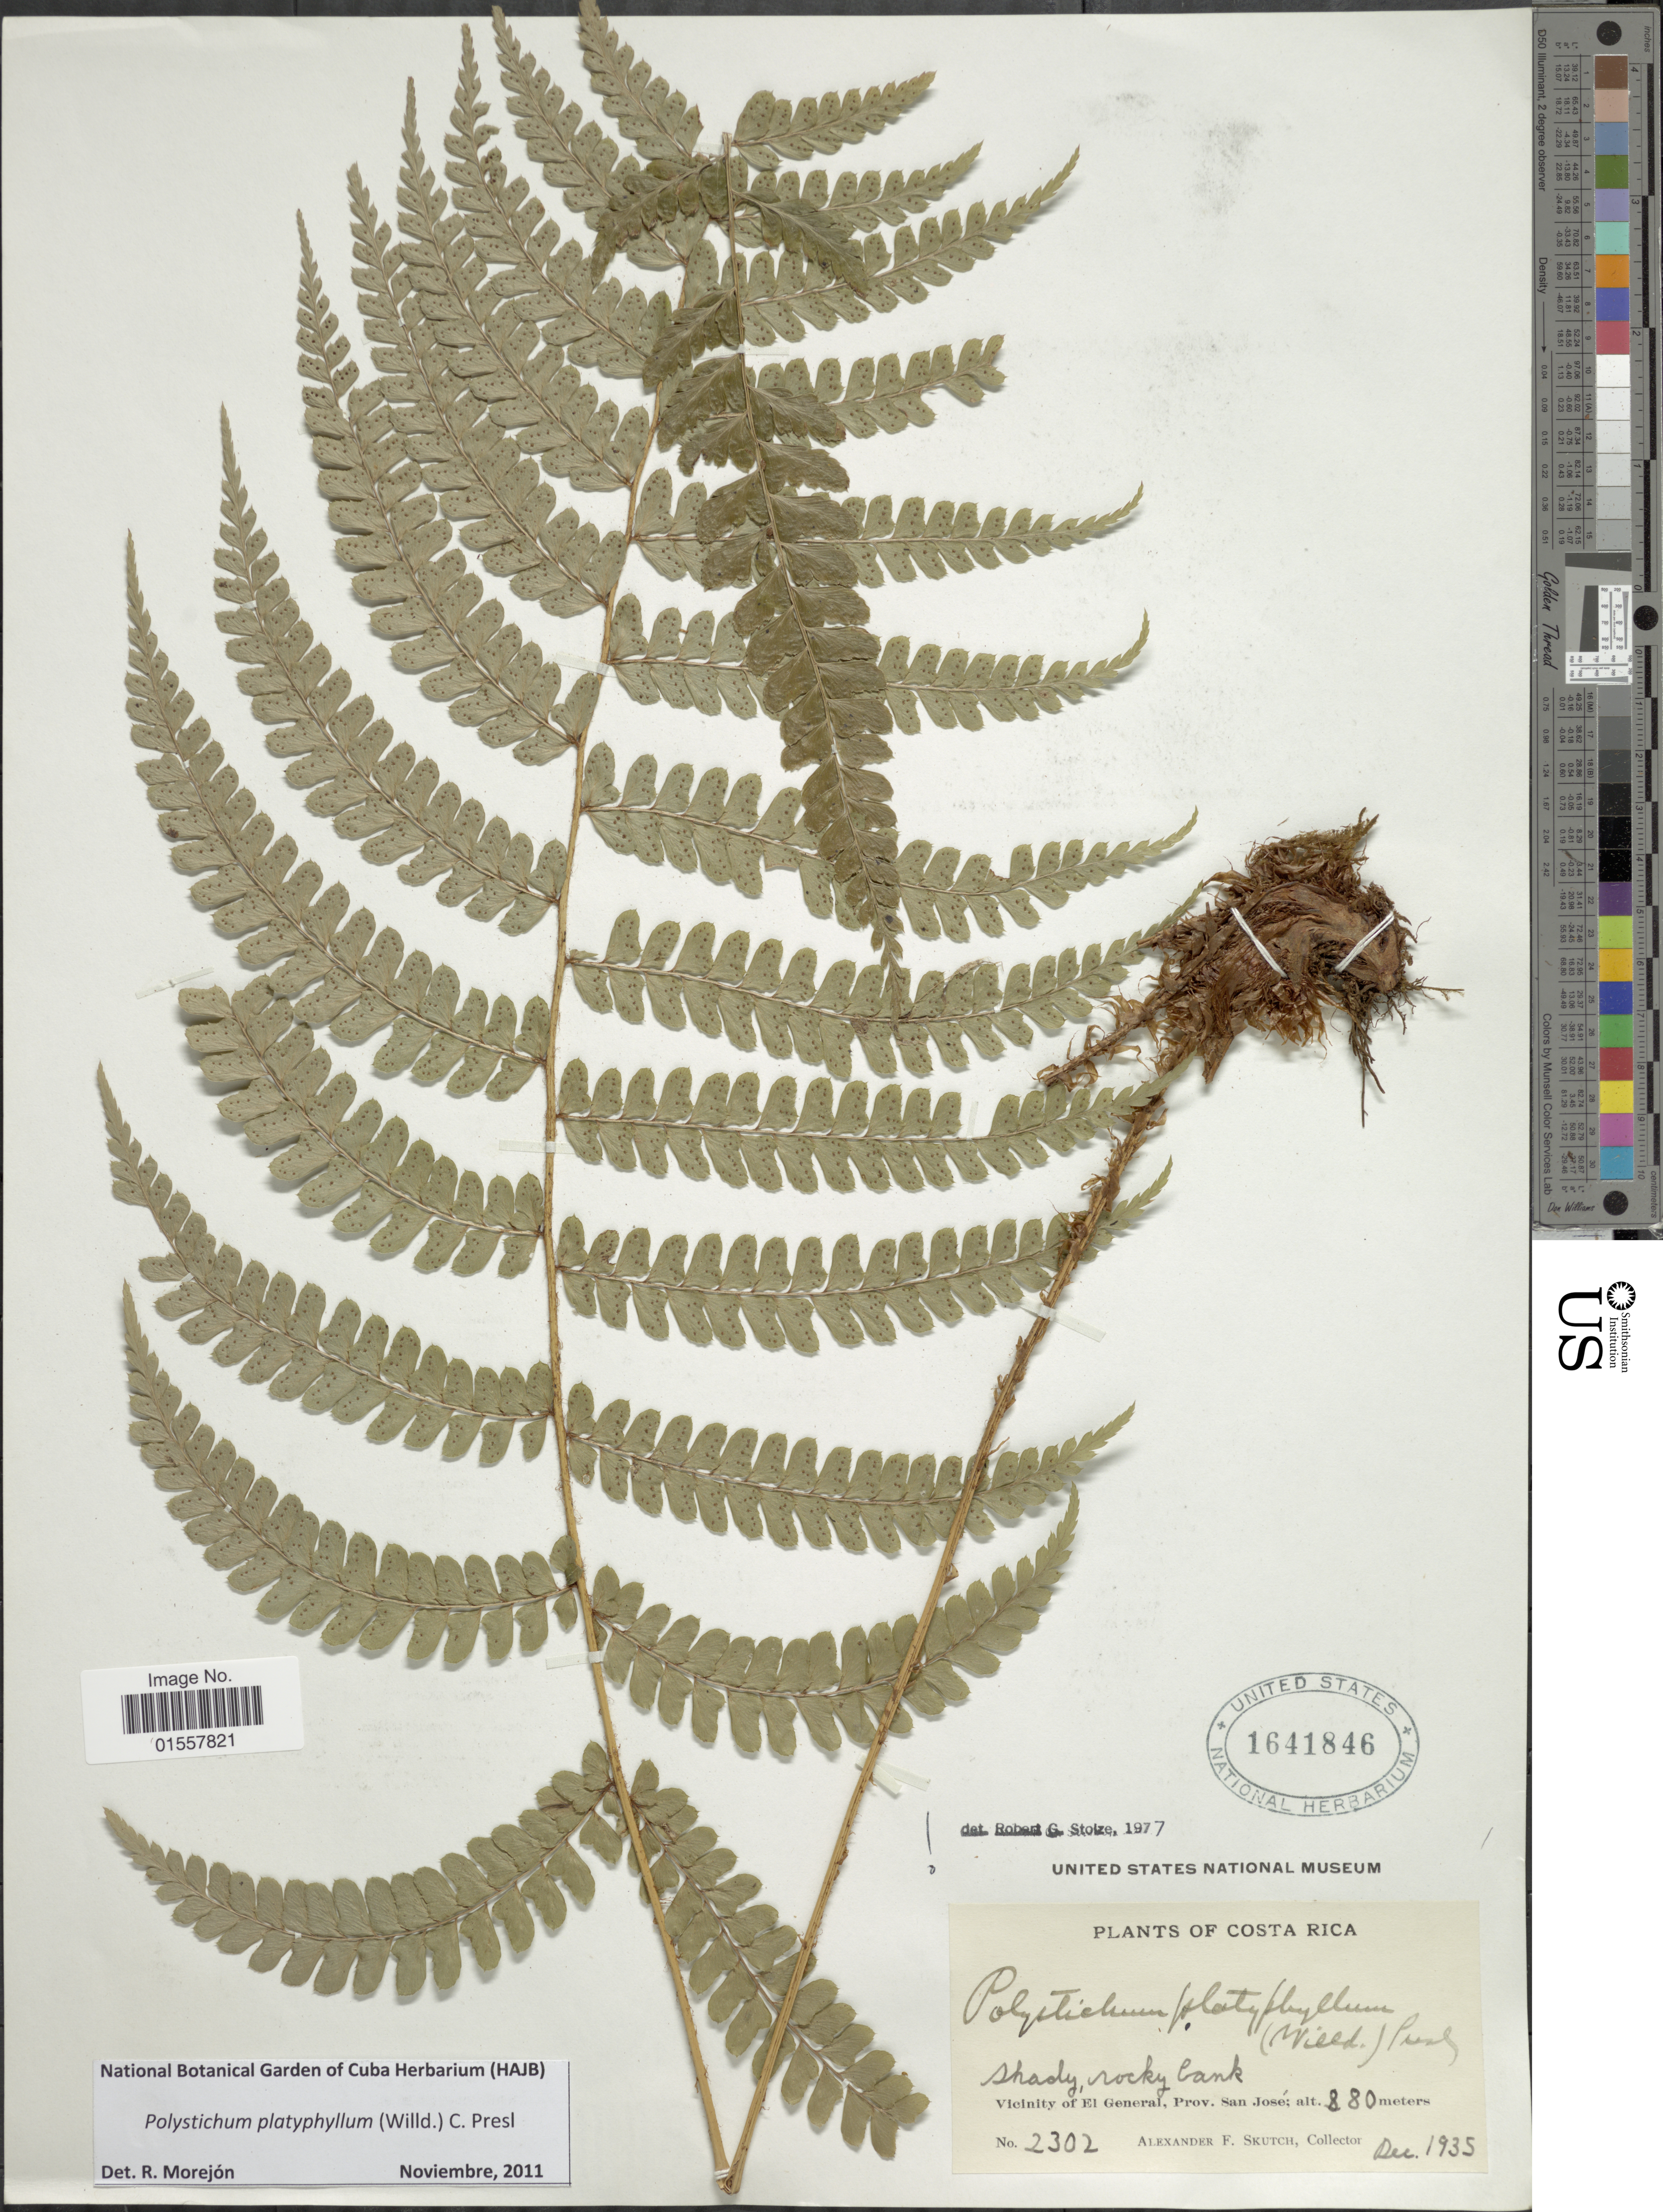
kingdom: Plantae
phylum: Tracheophyta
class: Polypodiopsida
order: Polypodiales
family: Dryopteridaceae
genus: Polystichum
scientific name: Polystichum platyphyllum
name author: (Willd.) C. Presl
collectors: A. F. Skutch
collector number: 2302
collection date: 1935-12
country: Costa Rica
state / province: San José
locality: Vicinity of el General, Prov. San Jose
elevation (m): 880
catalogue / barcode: US 1641846